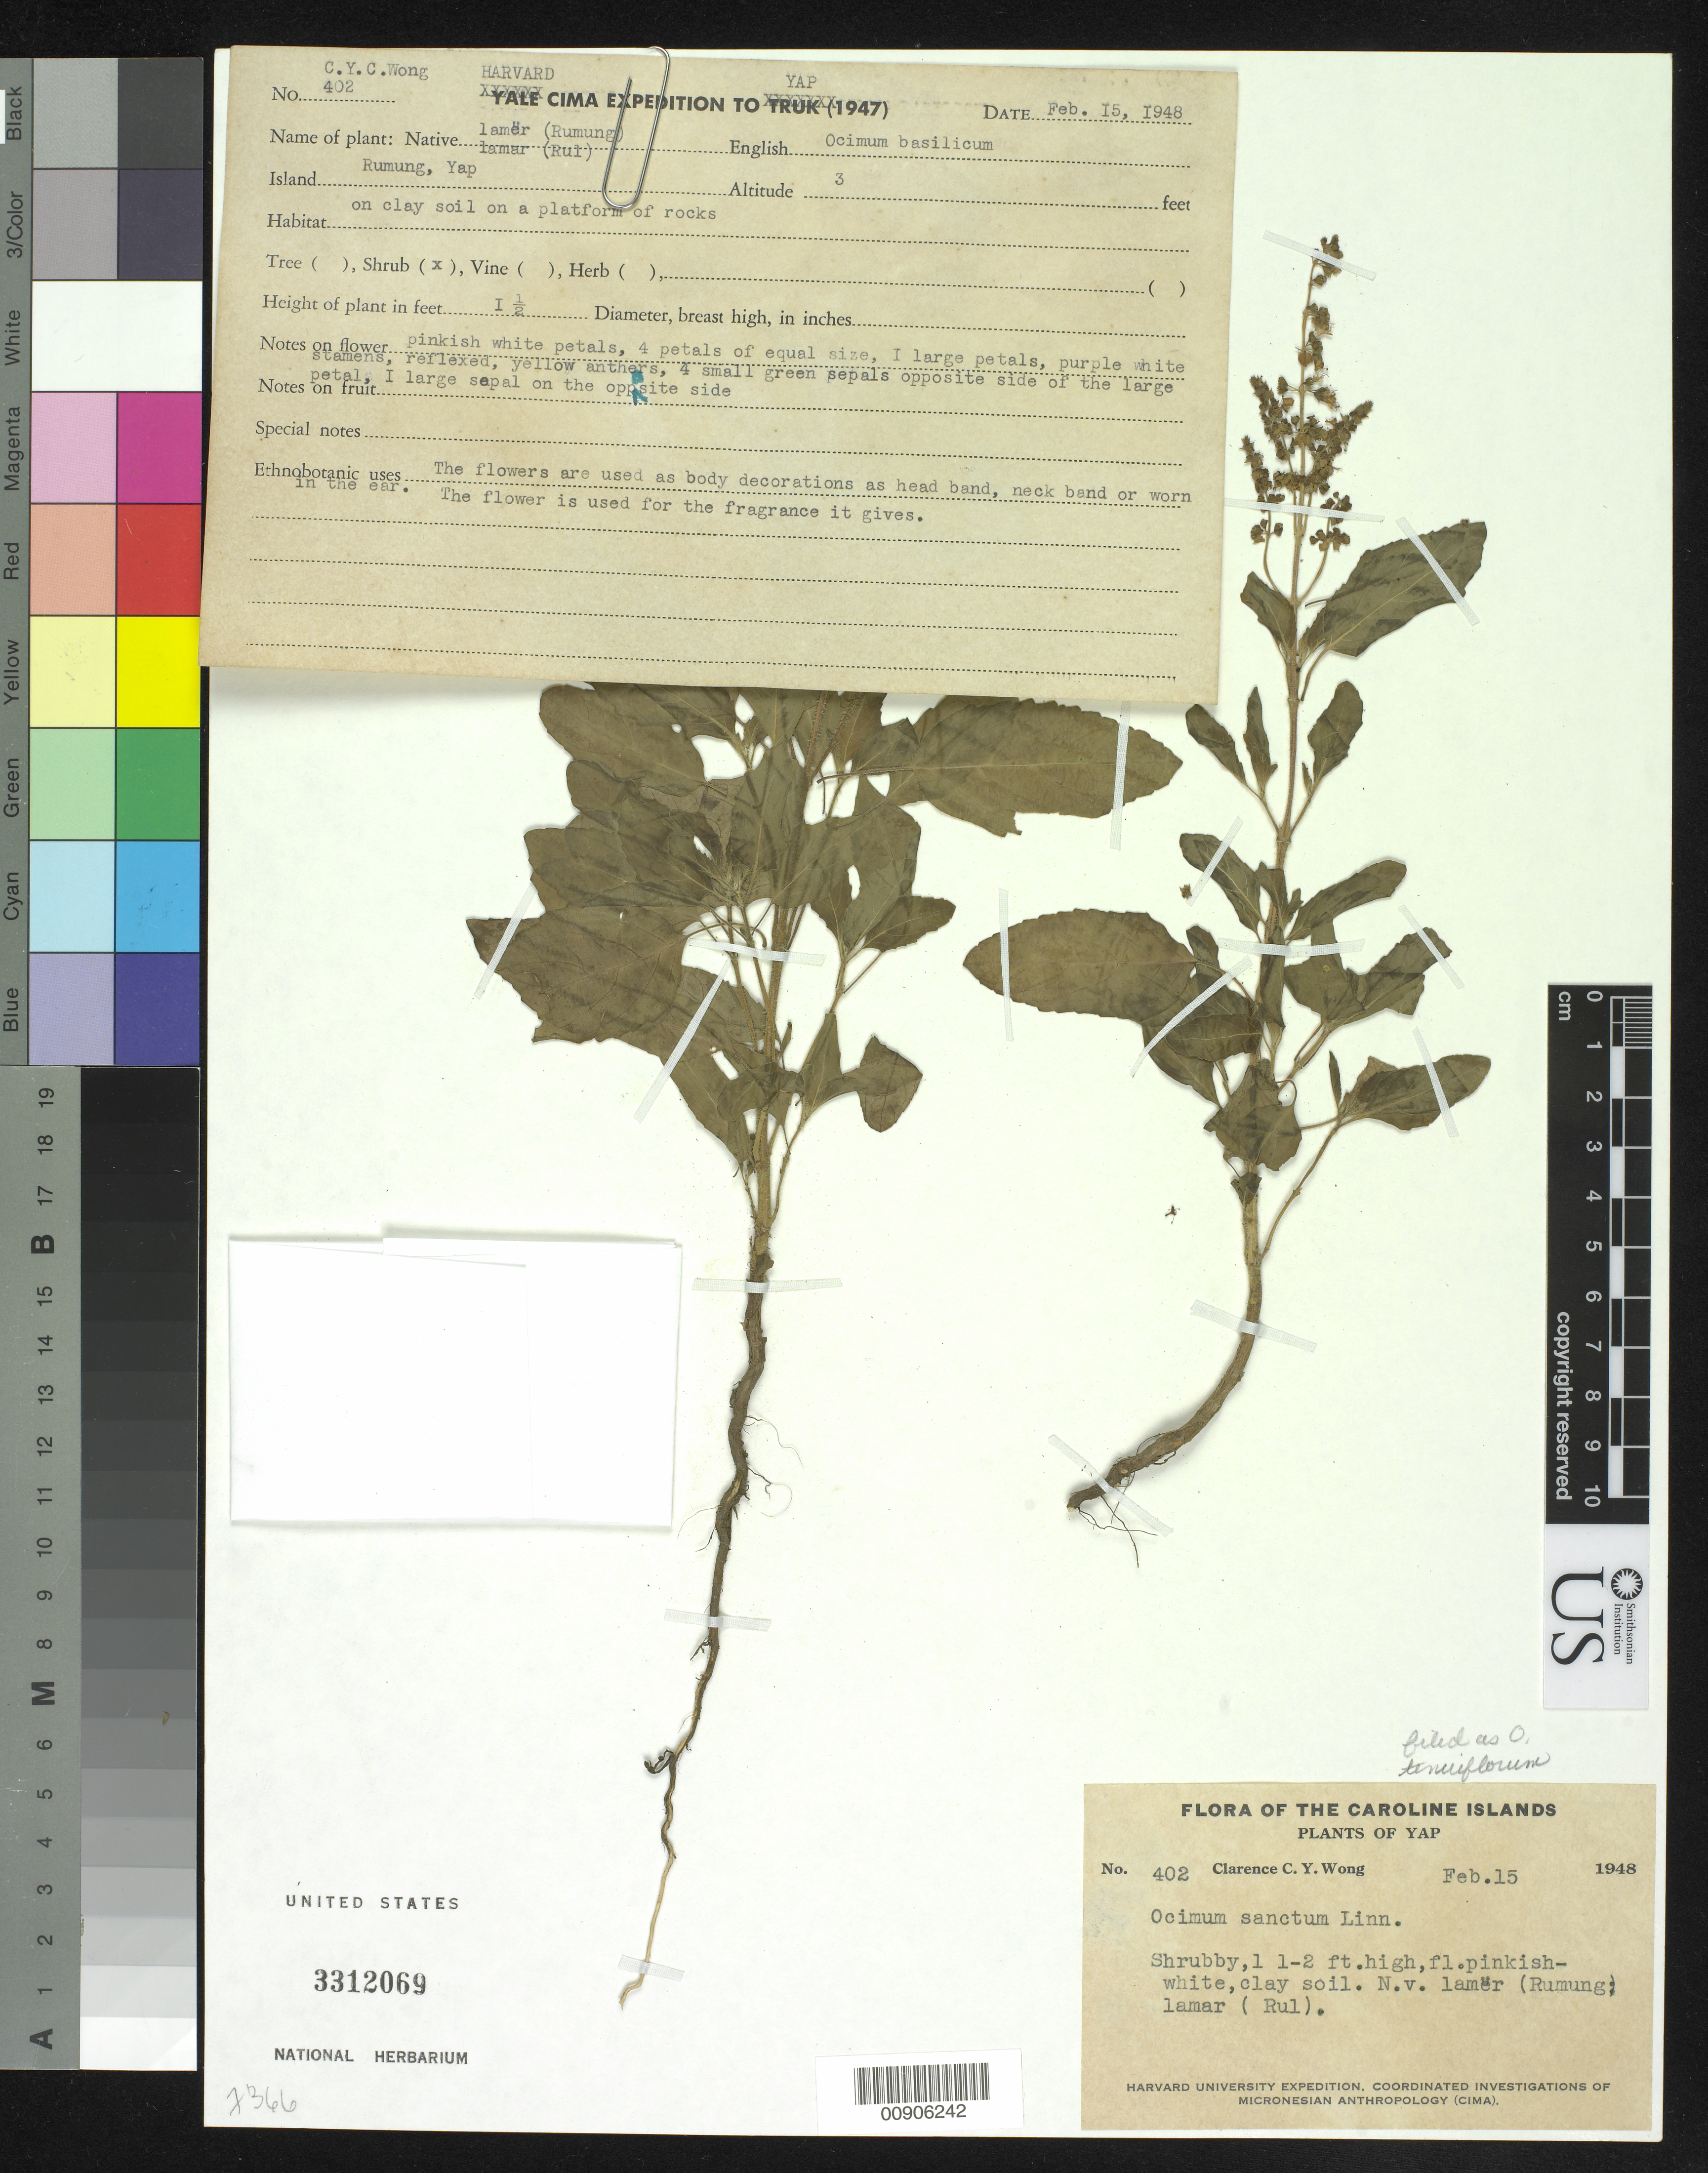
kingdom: Plantae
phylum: Tracheophyta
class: Magnoliopsida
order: Lamiales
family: Lamiaceae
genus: Ocimum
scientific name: Ocimum tenuiflorum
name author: L.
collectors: C. Wong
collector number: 402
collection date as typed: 15 Feb 1948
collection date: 1948-02-15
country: Micronesia, Federated States of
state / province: Yap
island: Rumung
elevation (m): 1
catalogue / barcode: US 3312069